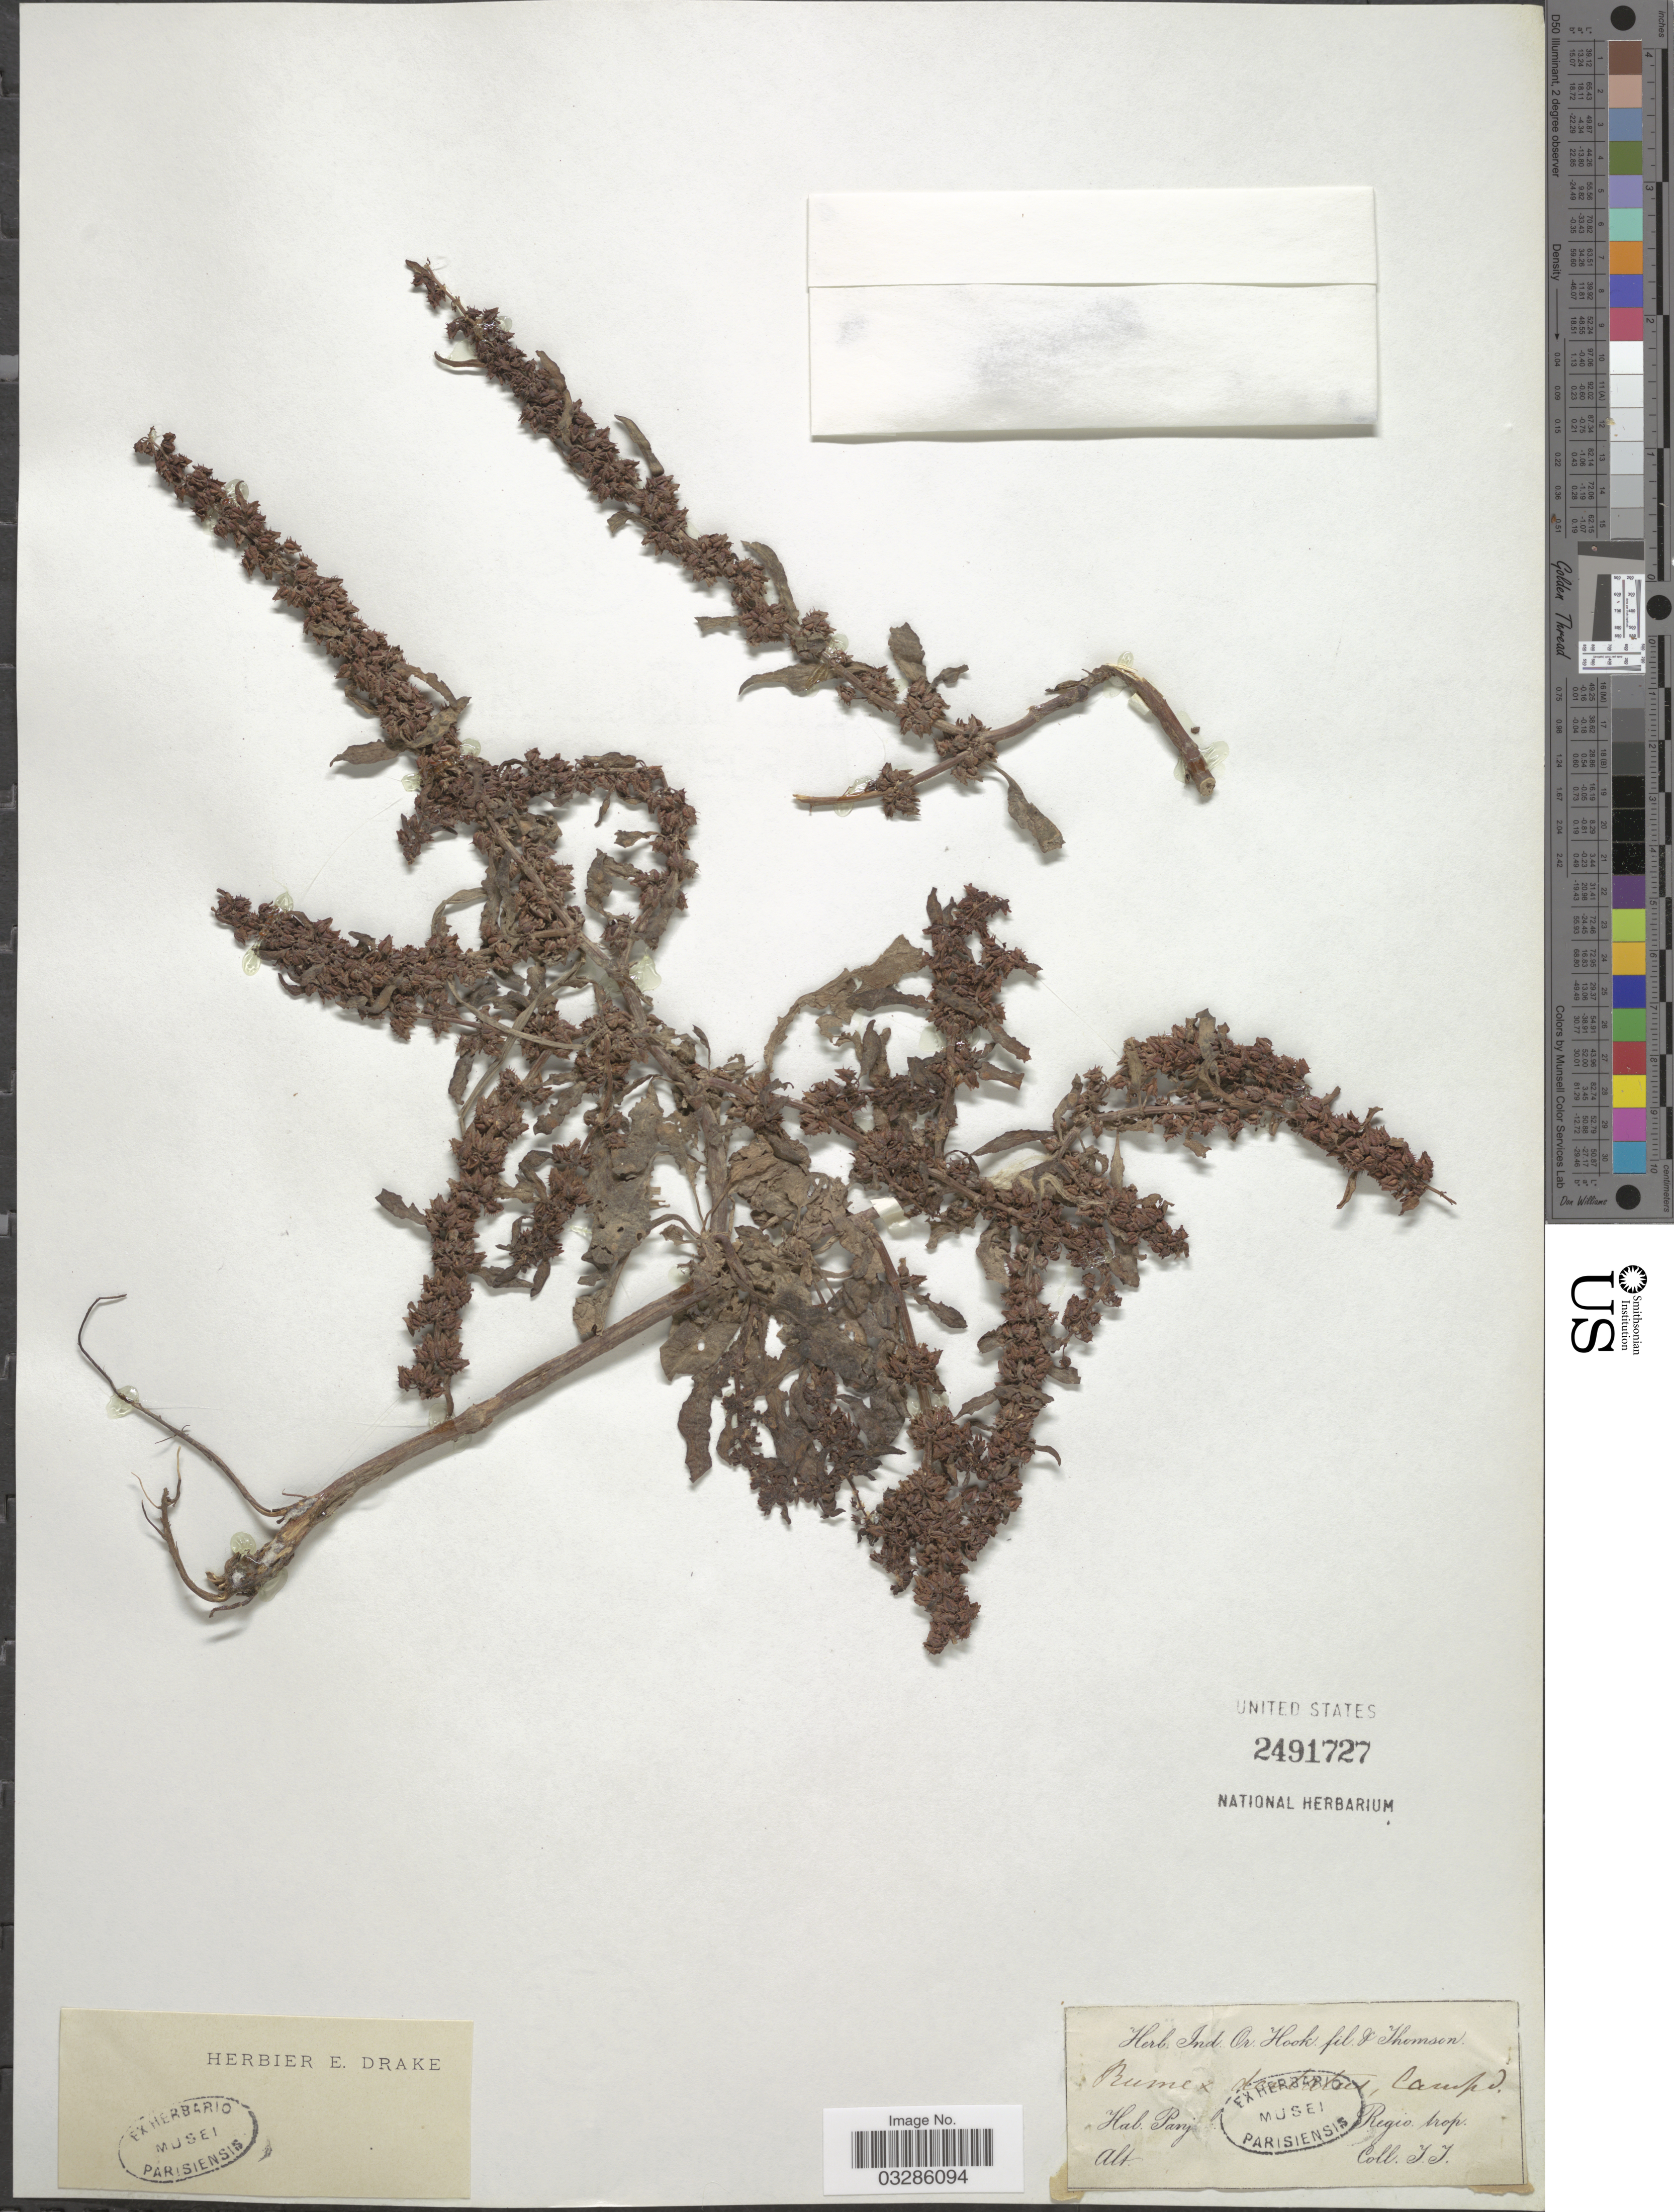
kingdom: Plantae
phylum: Tracheophyta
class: Magnoliopsida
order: Caryophyllales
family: Polygonaceae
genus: Rumex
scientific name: Rumex dentatus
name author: L.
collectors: T. Thomson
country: India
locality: Panj. Regio. trop.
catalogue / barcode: US 2491727